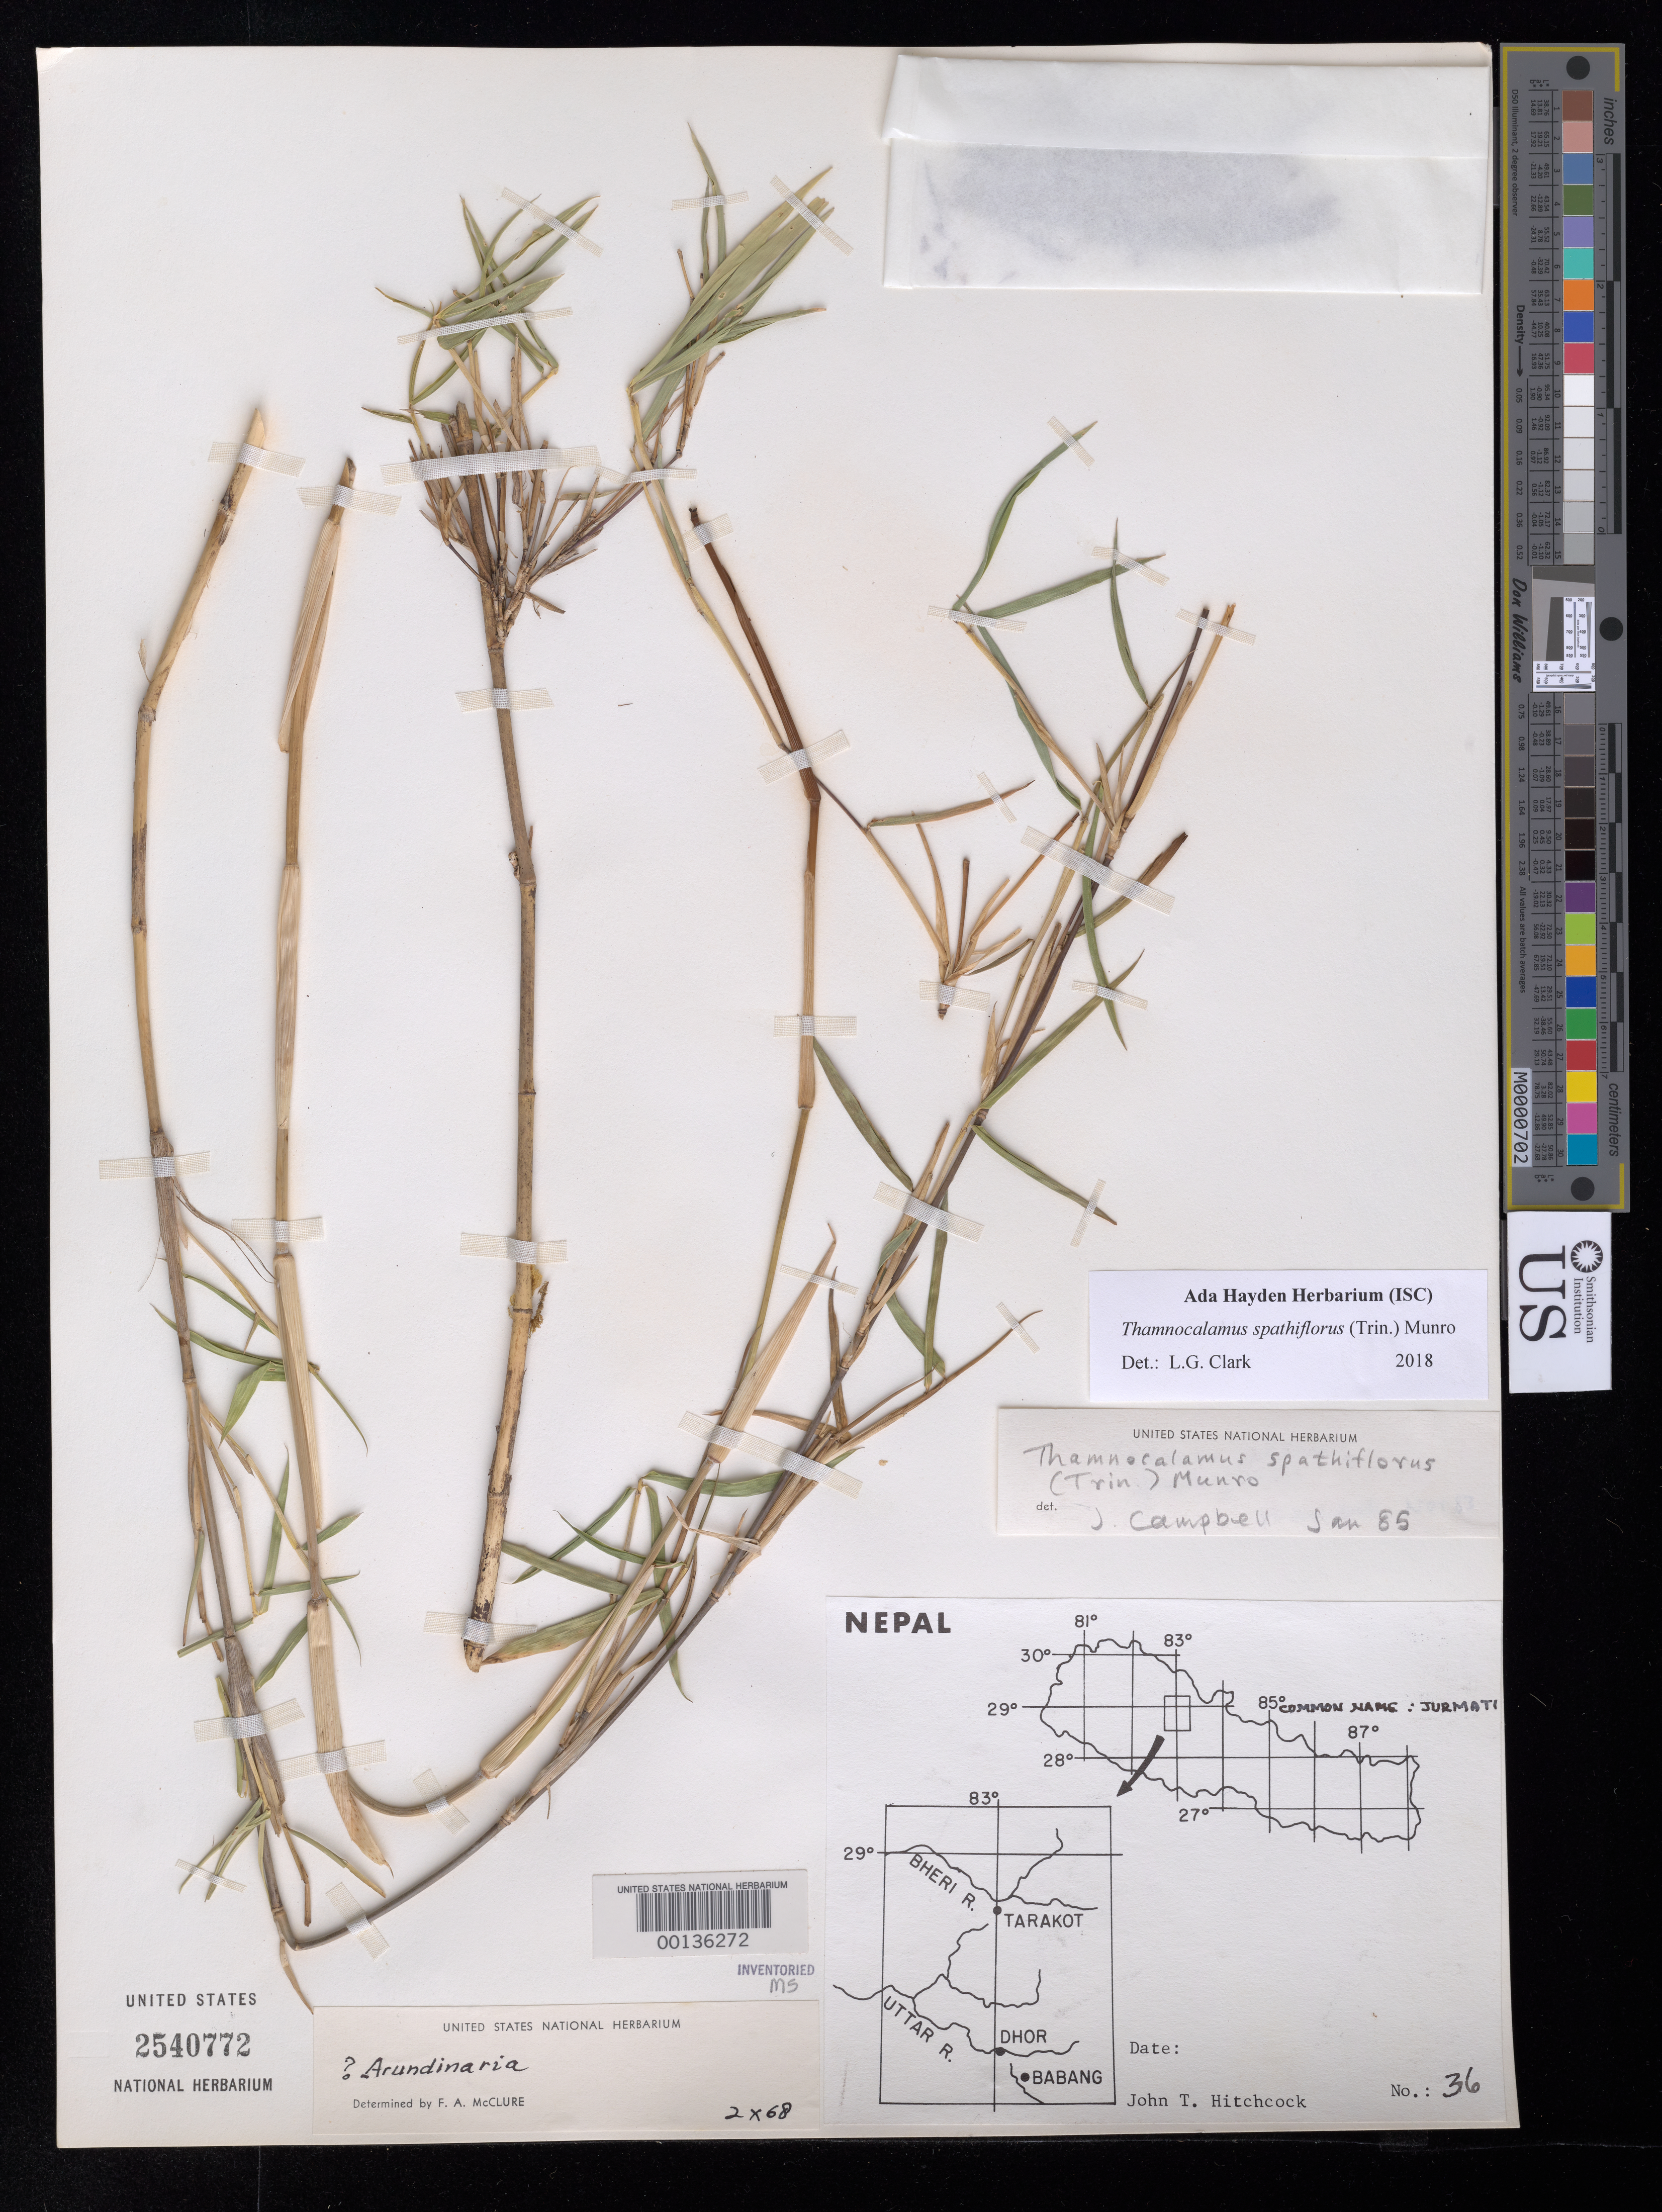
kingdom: Plantae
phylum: Tracheophyta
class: Liliopsida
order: Poales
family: Poaceae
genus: Thamnocalamus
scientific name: Thamnocalamus spathiflorus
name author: (Trin.) Munro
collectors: J. T. Hitchcock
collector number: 36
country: Nepal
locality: Tarakot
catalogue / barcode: US 2540772